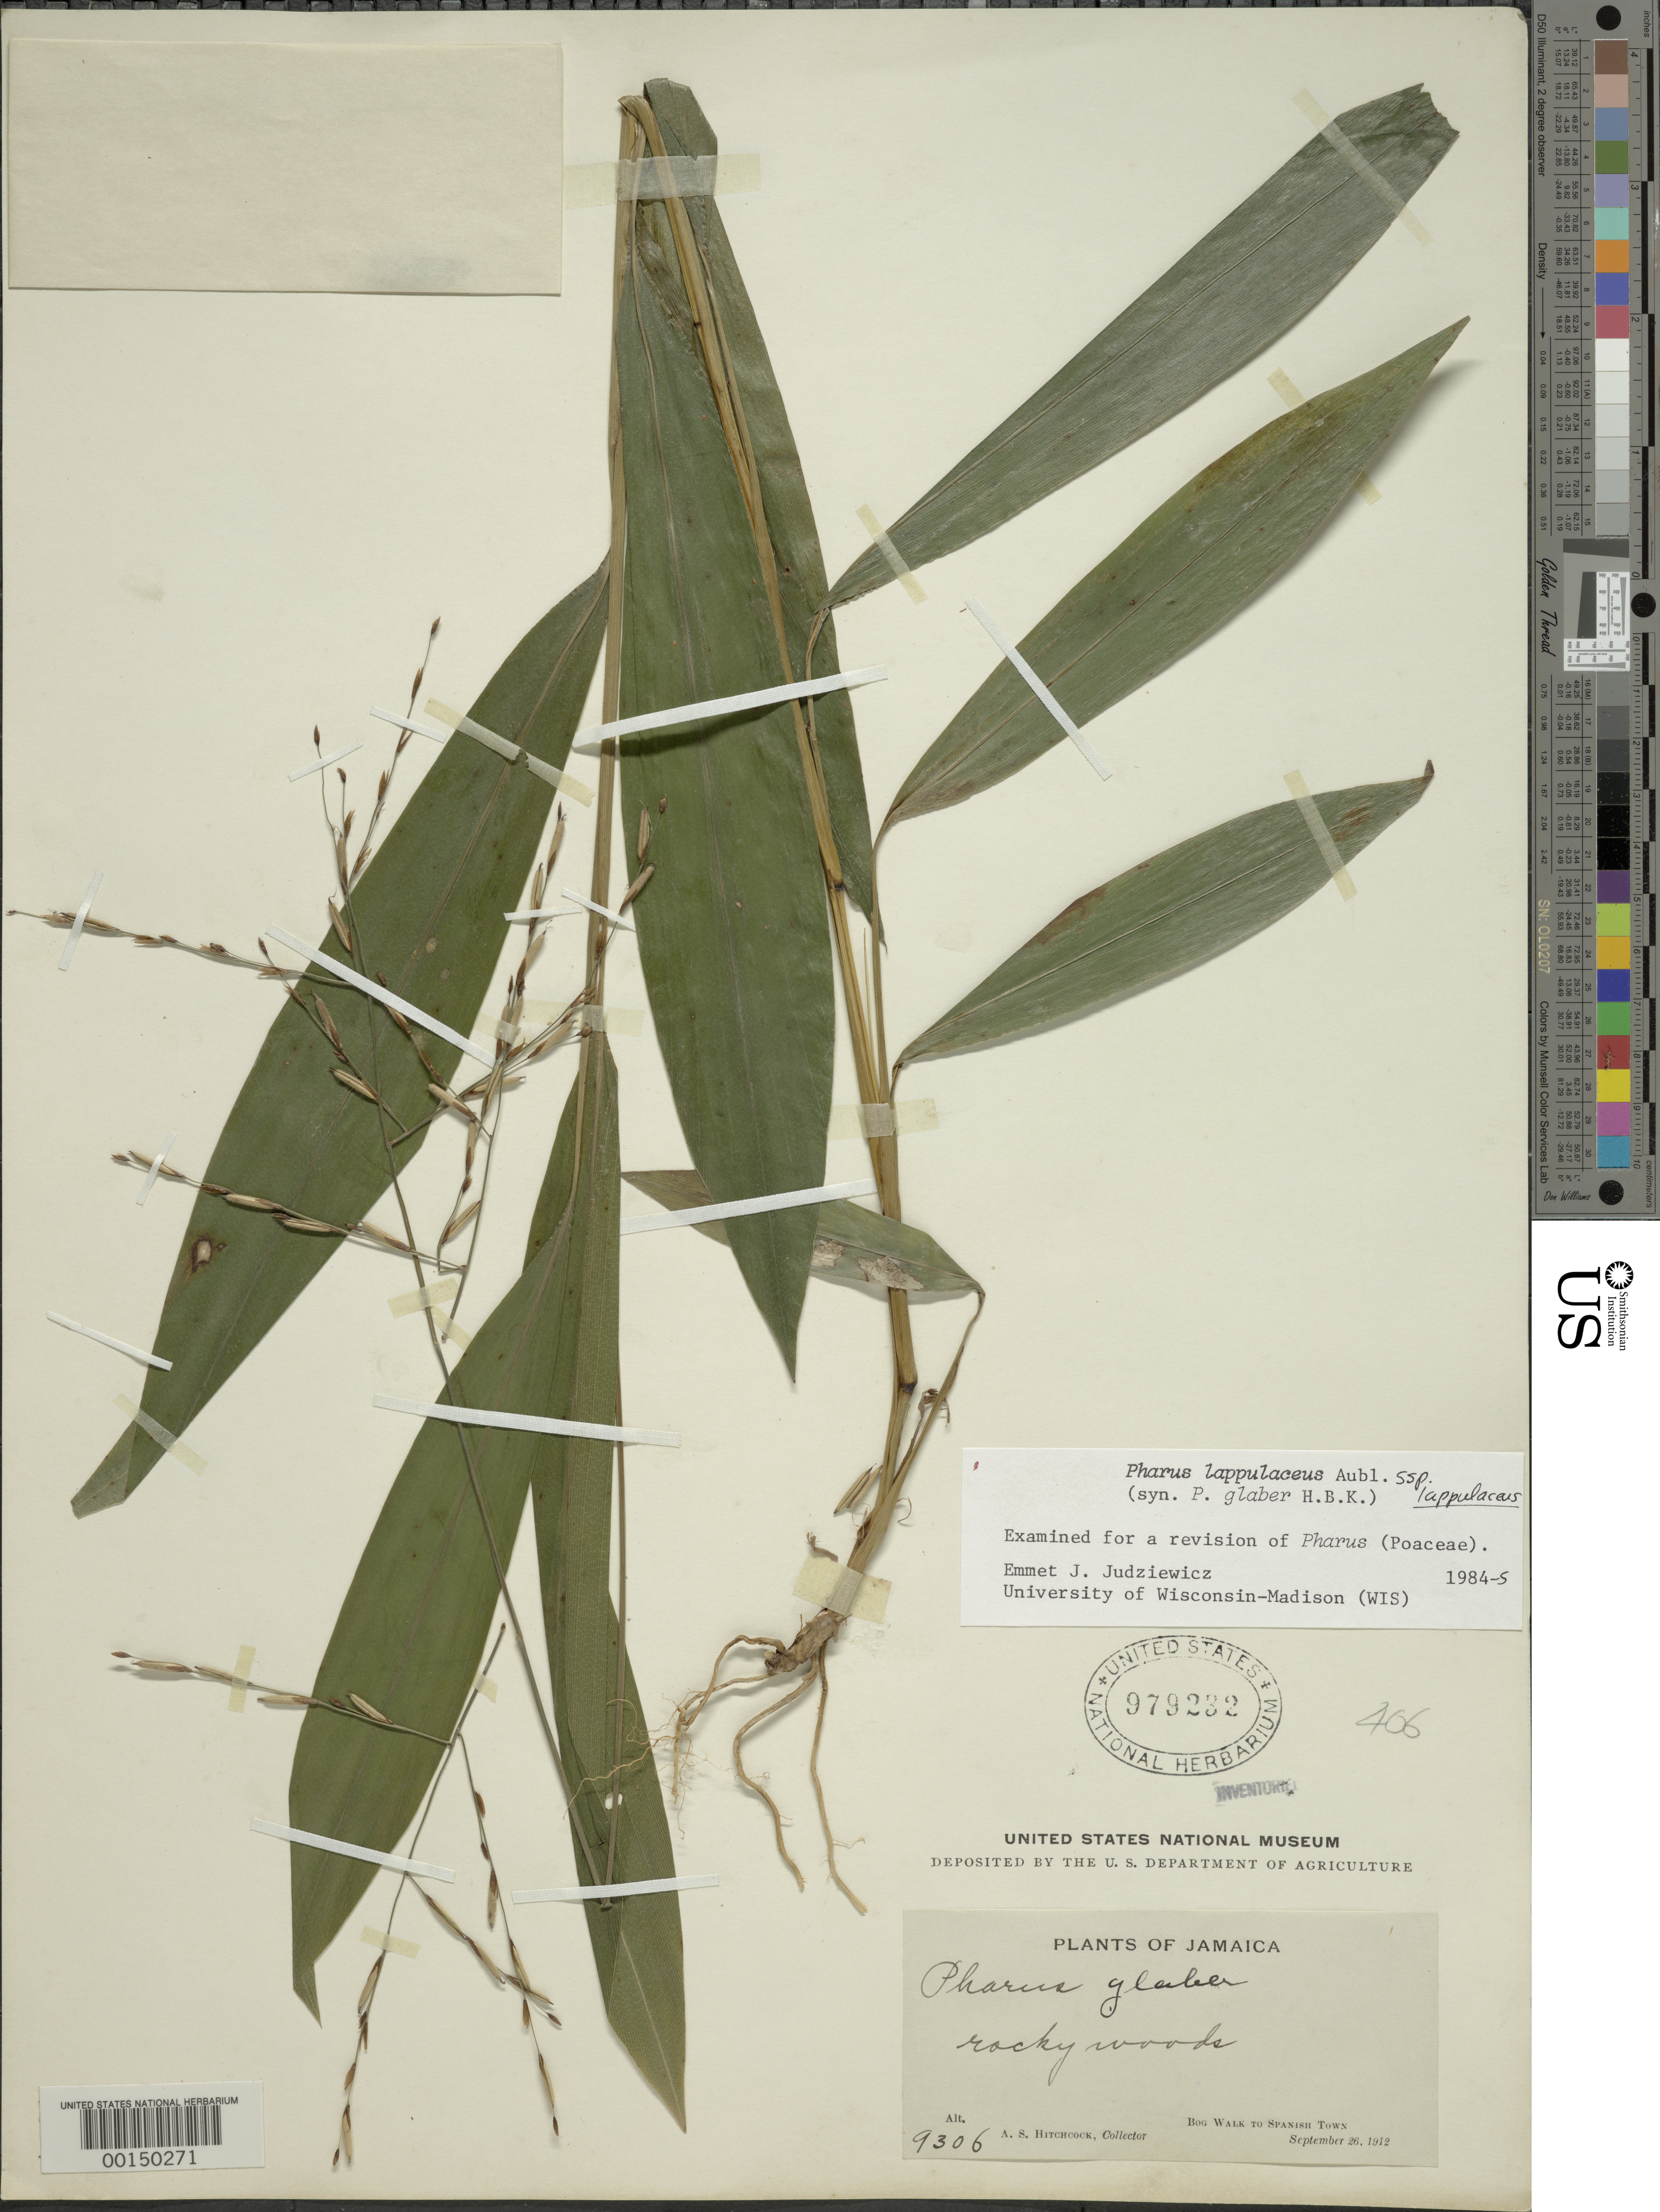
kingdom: Plantae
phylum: Tracheophyta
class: Liliopsida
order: Poales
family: Poaceae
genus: Pharus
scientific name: Pharus lappulaceus subsp. lappulaceus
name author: Aubl.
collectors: A. S. Hitchcock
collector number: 9306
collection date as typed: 26 Sep 1912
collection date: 1912-09-26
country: Jamaica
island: Greater Antilles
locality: Spanish town, bog walk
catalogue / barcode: US 979232